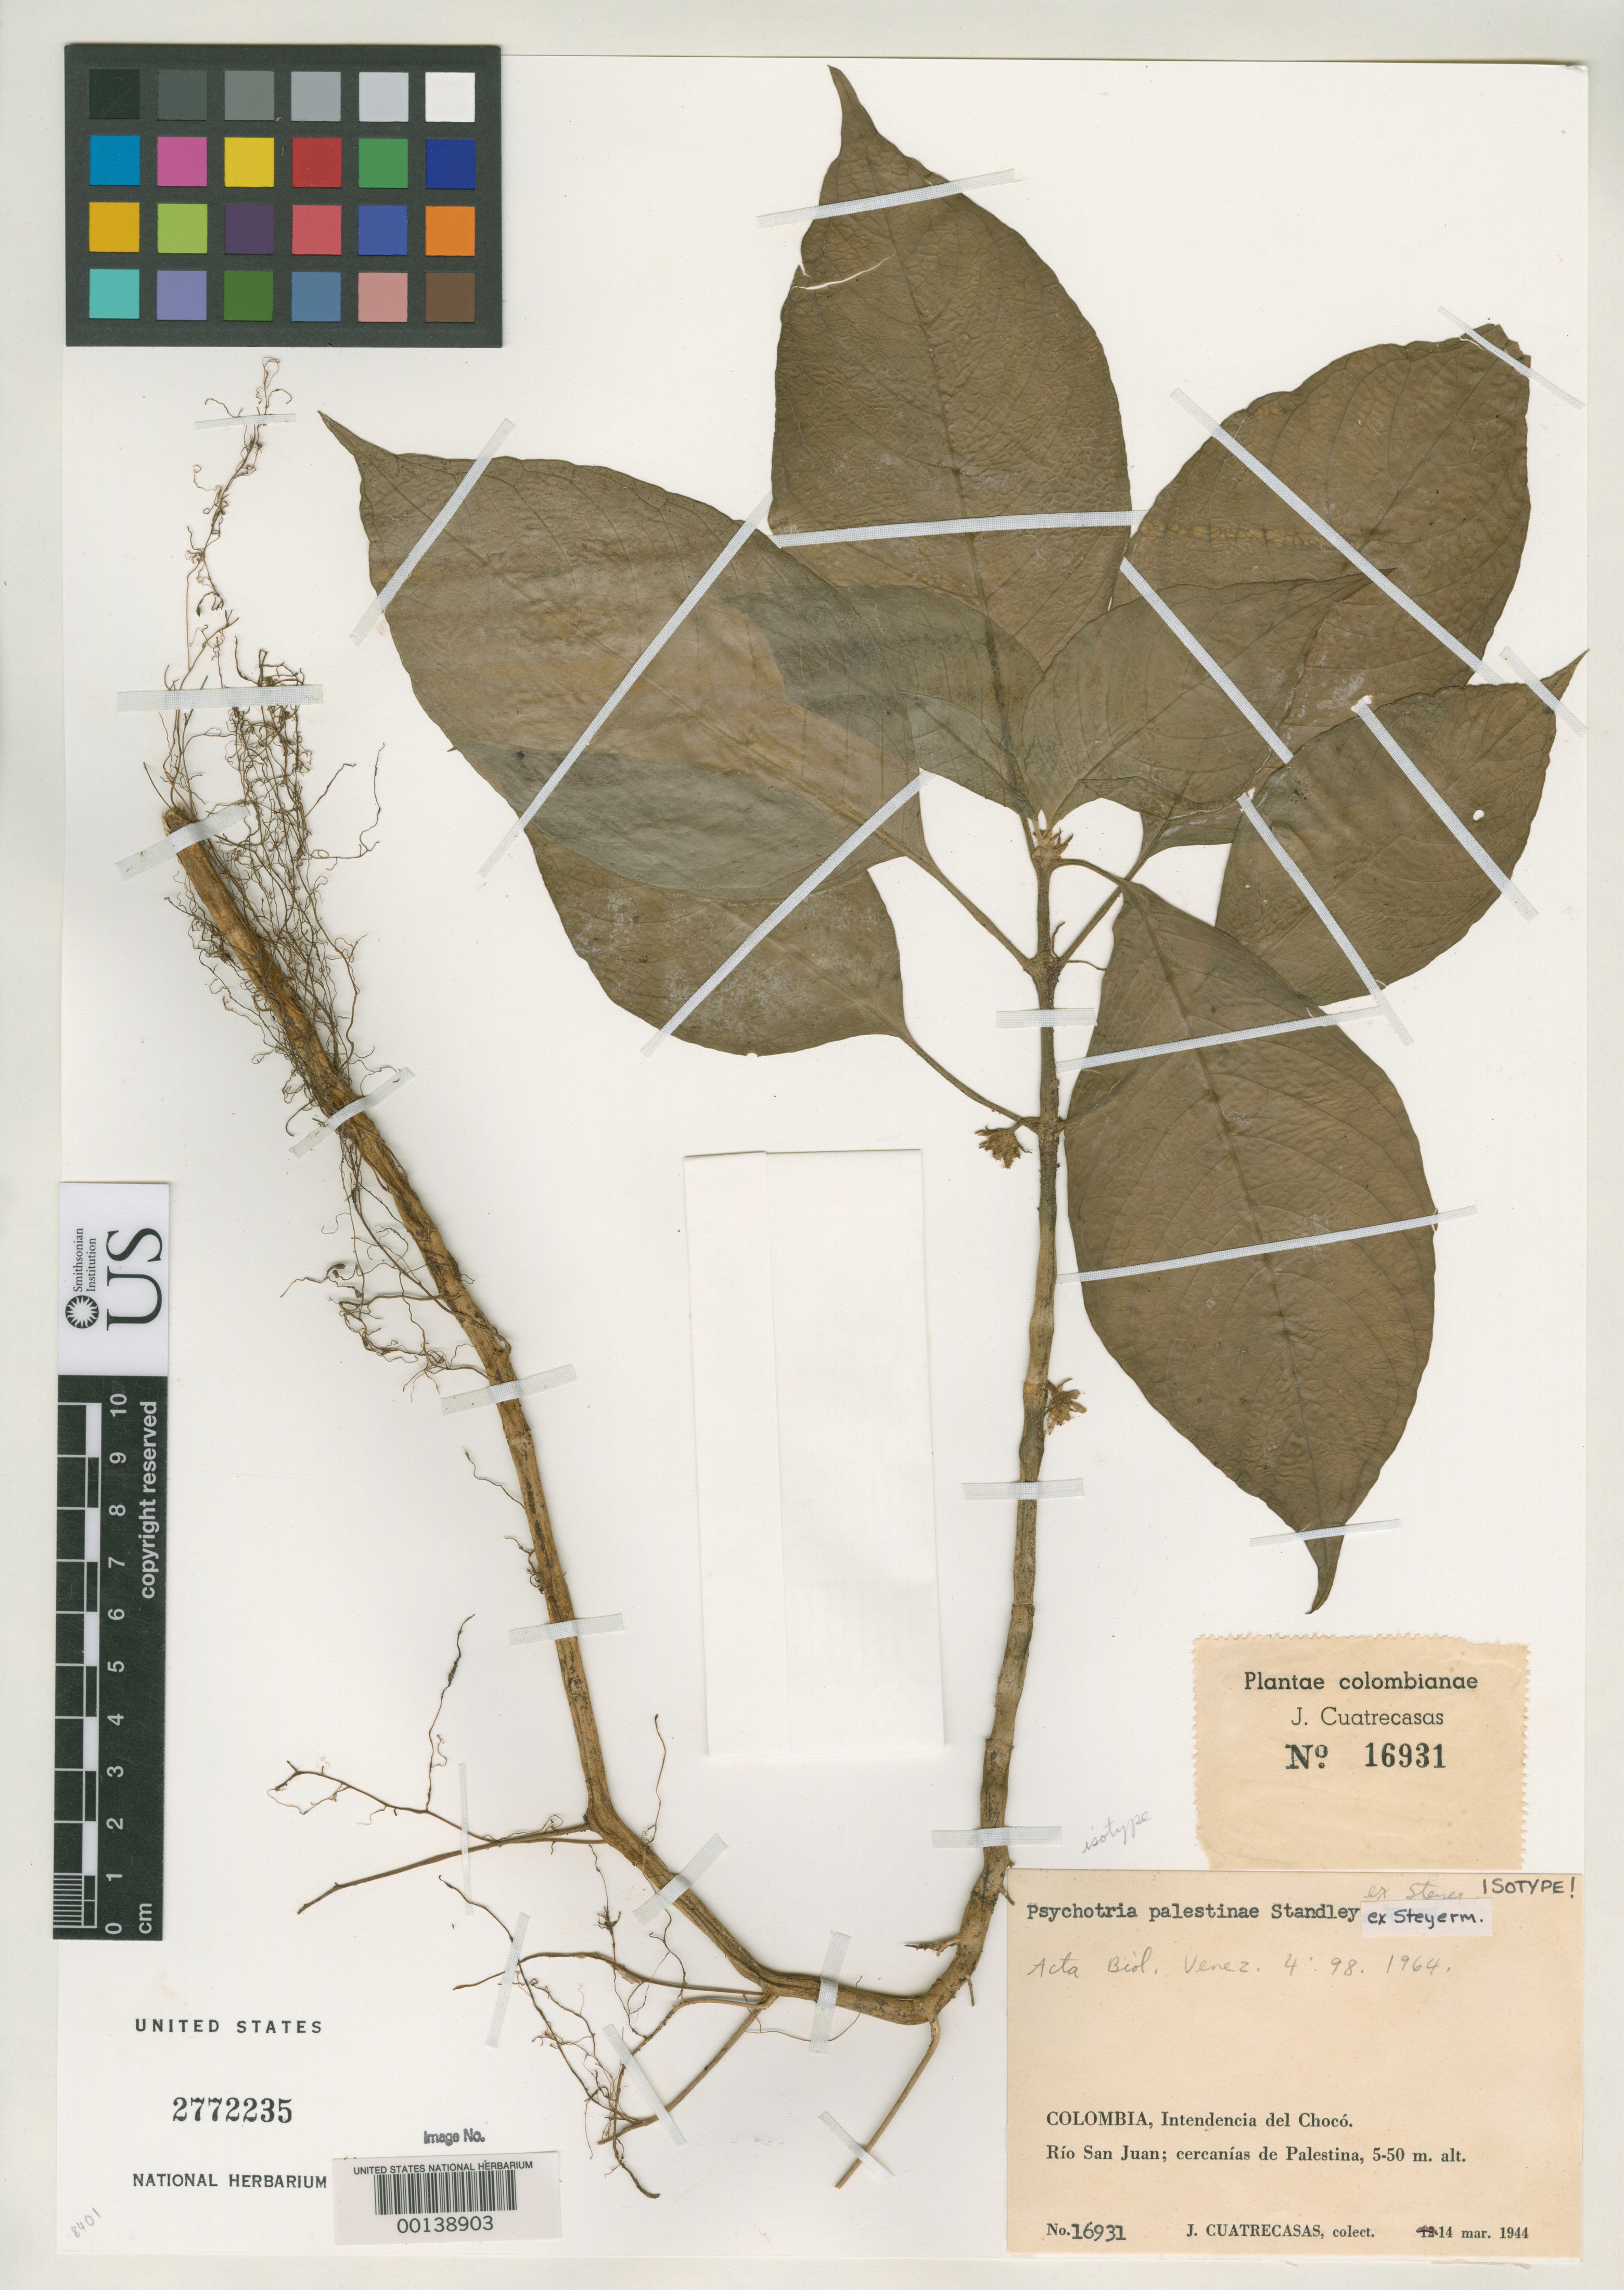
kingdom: Plantae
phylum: Tracheophyta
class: Magnoliopsida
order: Gentianales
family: Rubiaceae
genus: Psychotria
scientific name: Psychotria palestinae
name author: Standl. ex Steyerm.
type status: Isotype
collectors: J. Cuatrecasas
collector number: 16931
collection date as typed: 12 Mar 1944 to 14 Mar 1944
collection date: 1944-03-12/1944-03-14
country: Colombia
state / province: Chocó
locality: Rio San Juan, Palestina.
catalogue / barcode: US 2772235